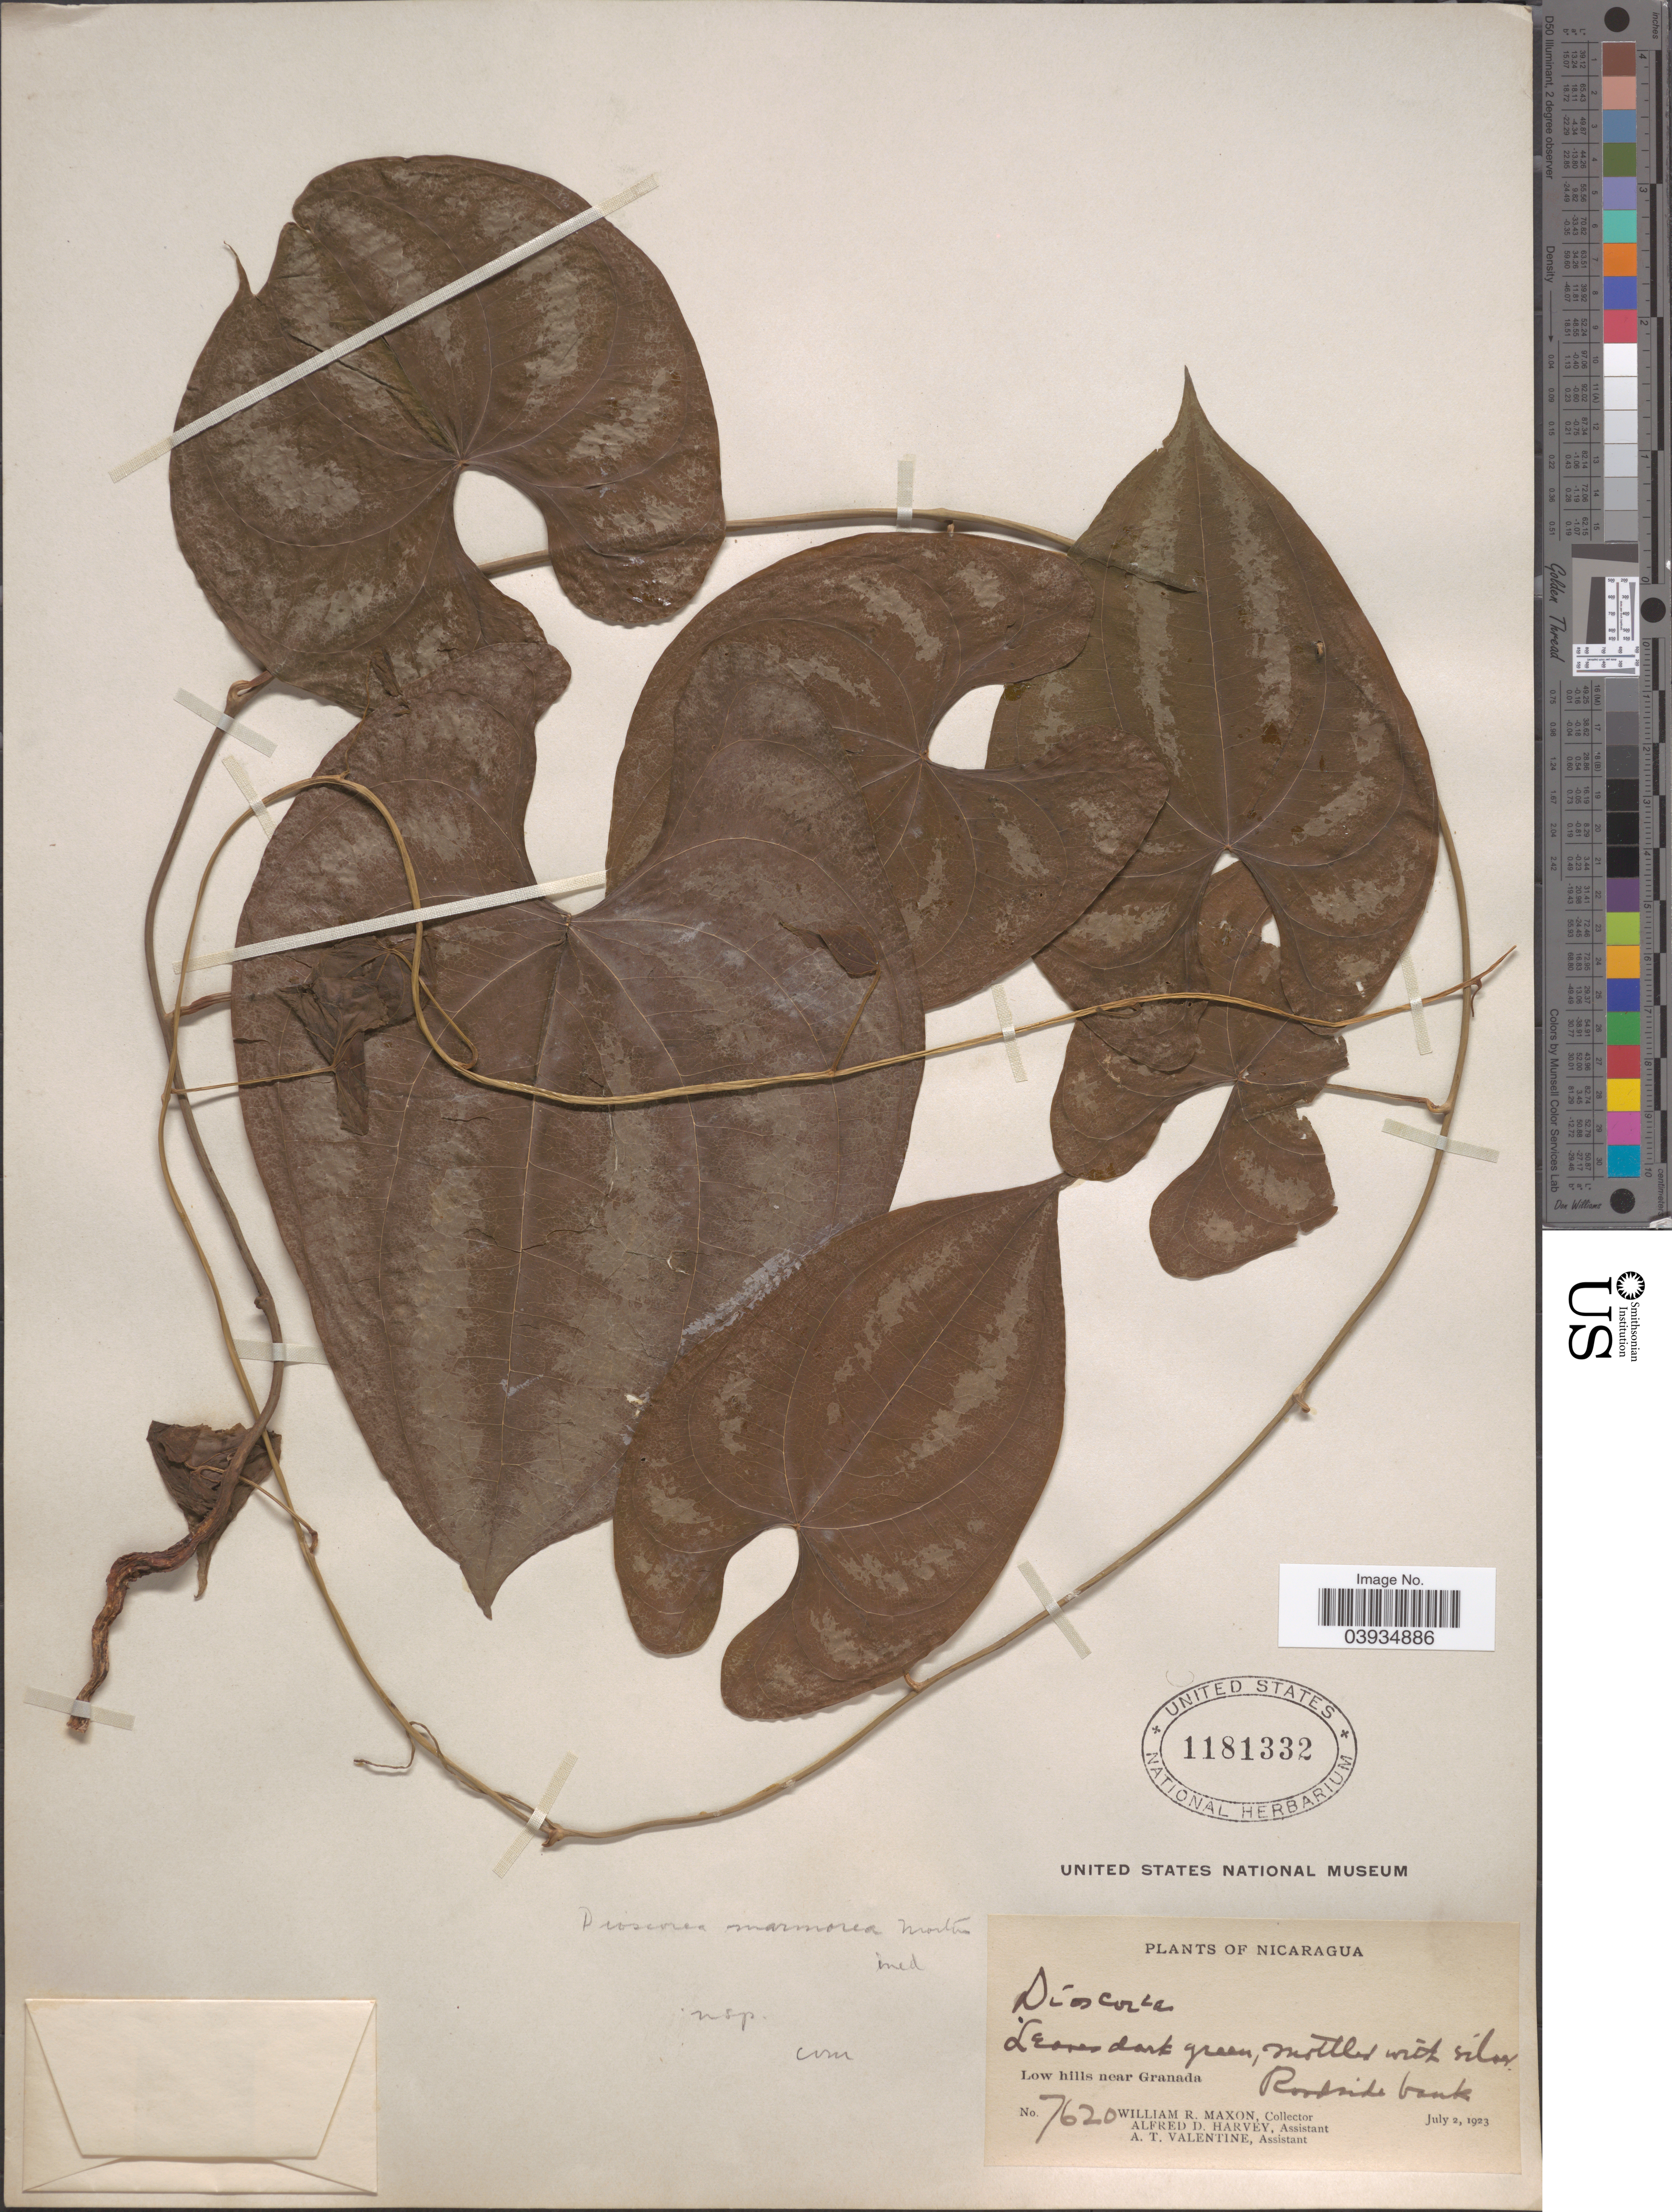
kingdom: Plantae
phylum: Tracheophyta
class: Liliopsida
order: Dioscoreales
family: Dioscoreaceae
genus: Dioscorea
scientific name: Dioscorea sp.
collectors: W. R. Maxon, A. D. Harvey & A. Valentine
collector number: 7620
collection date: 1923-07-02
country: Nicaragua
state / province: Granada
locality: Low hills near Granada. Roadside bank.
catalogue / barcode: US 1181332